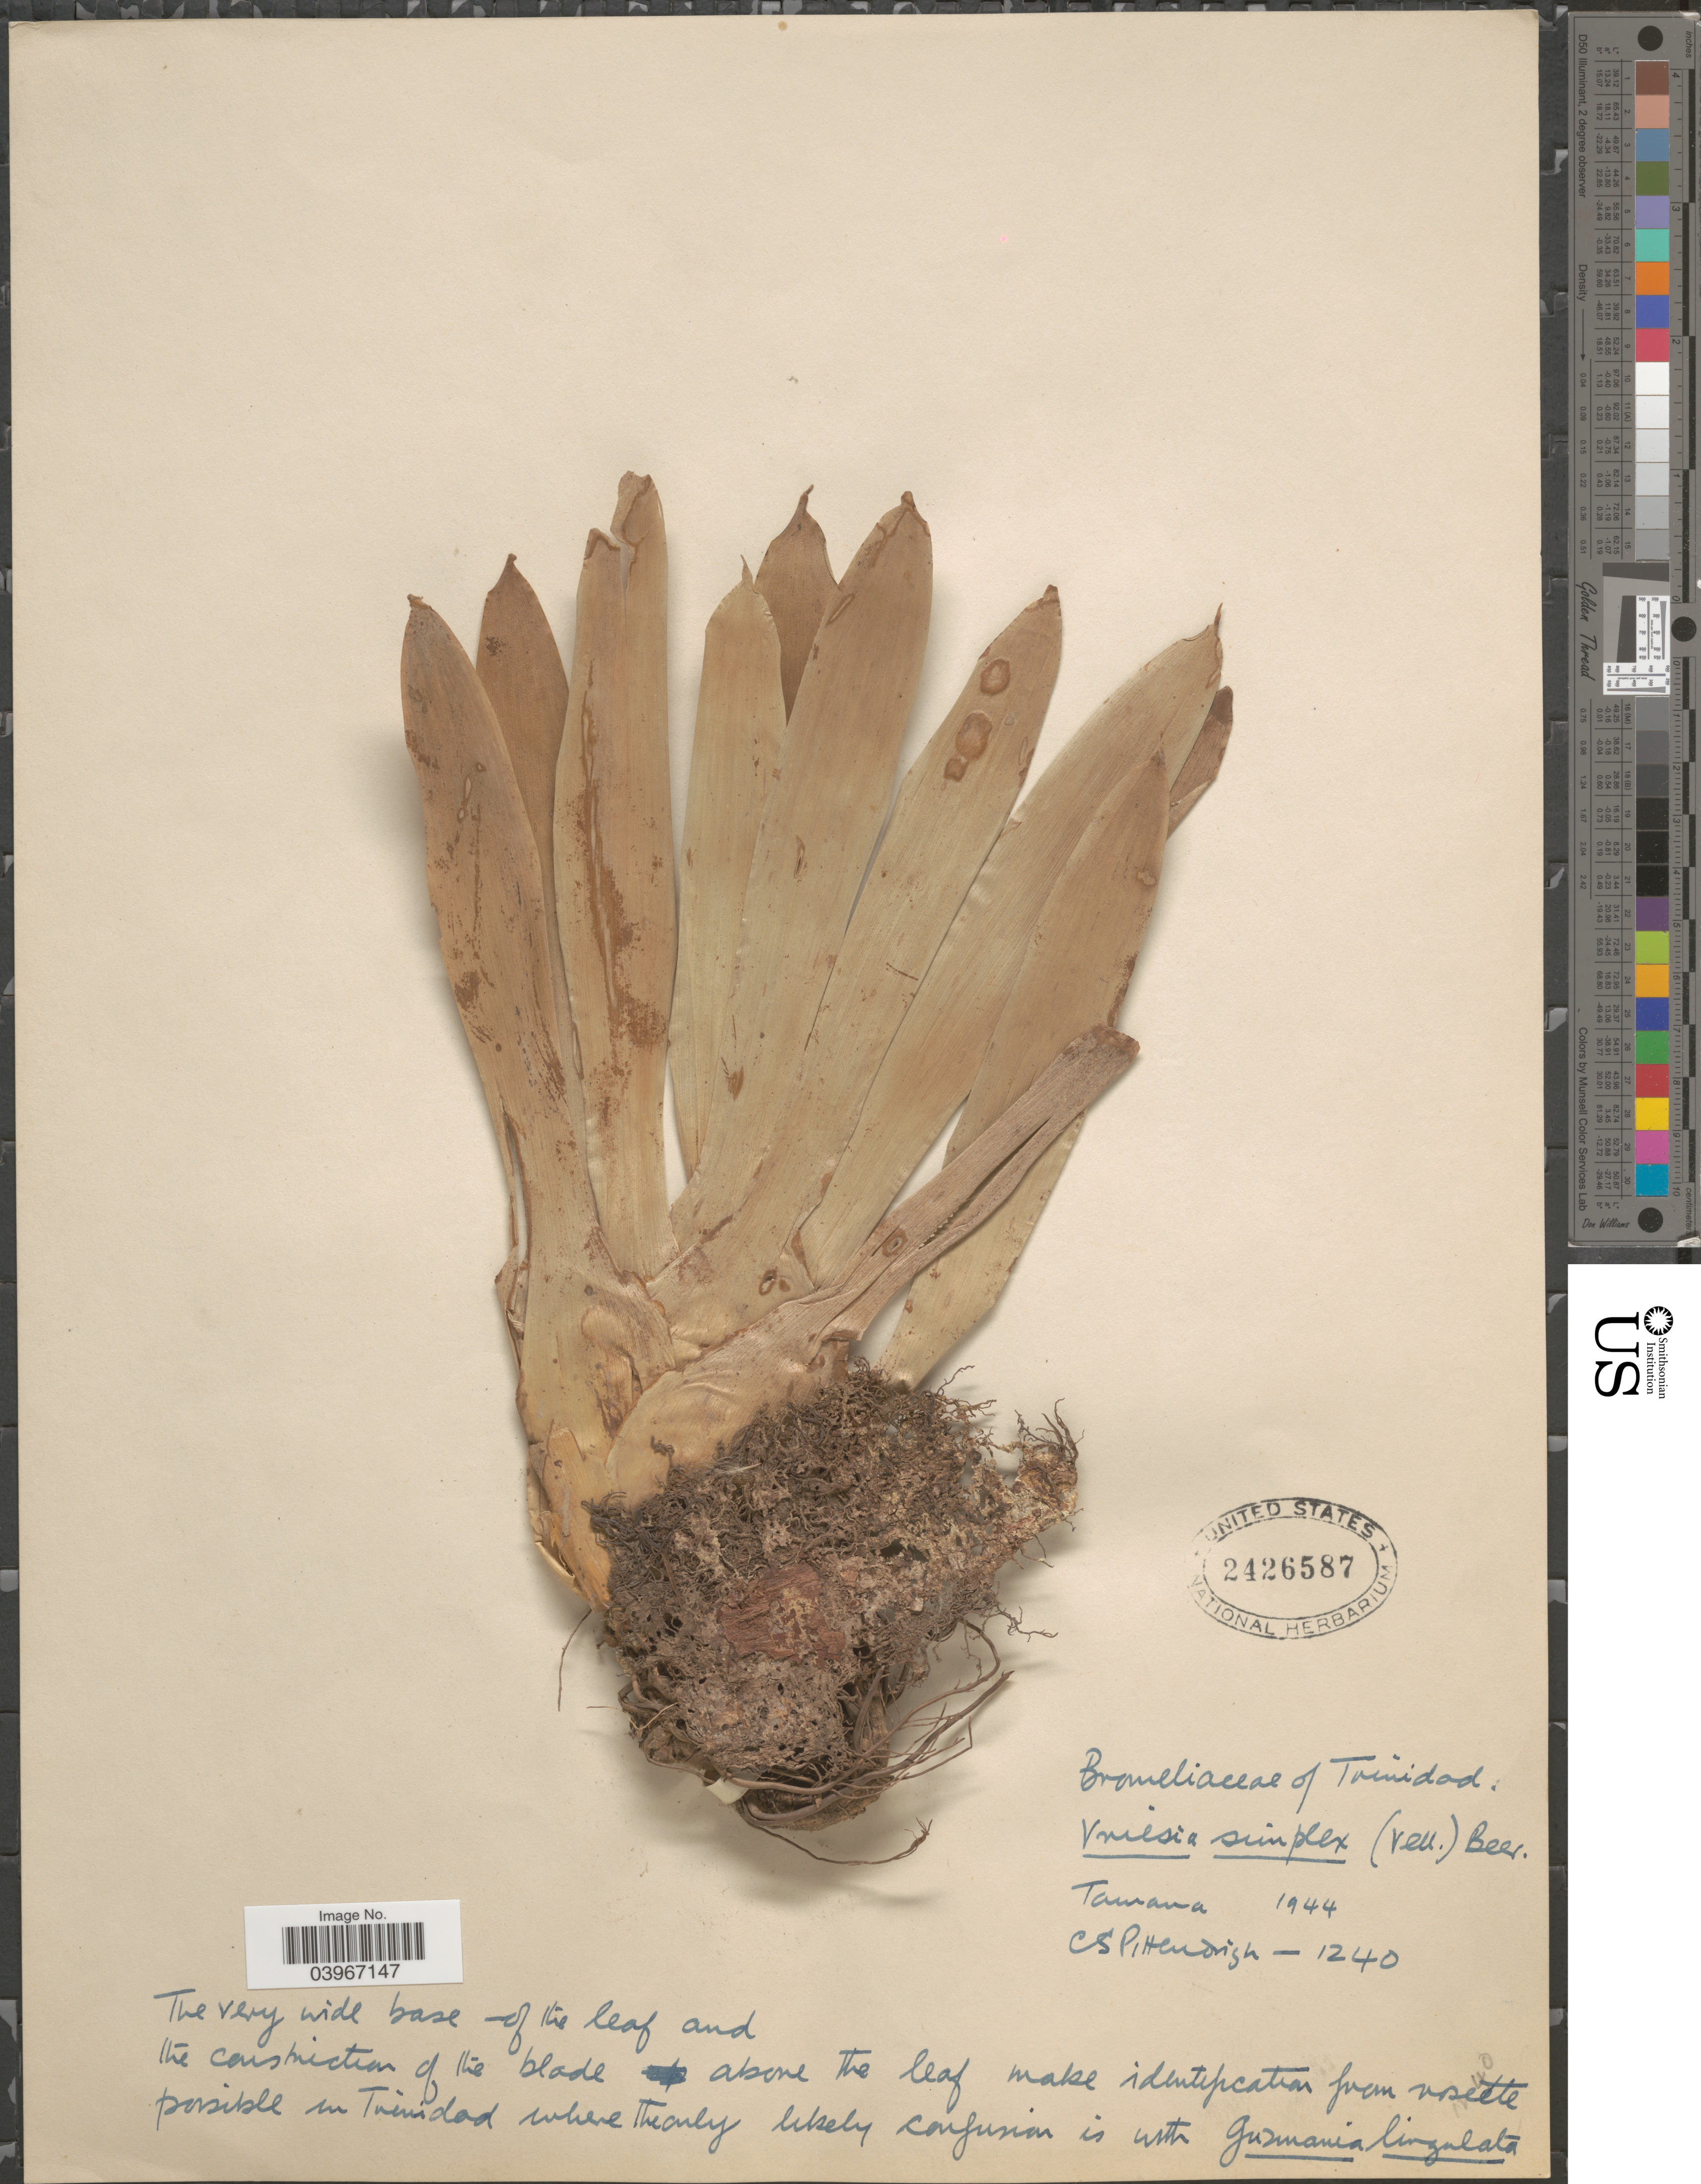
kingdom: Plantae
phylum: Tracheophyta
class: Liliopsida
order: Poales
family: Bromeliaceae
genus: Vriesea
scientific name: Vriesea simplex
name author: (Vell.) Beer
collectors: C. Pittendrigh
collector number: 1240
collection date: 1944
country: Trinidad and Tobago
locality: Trinidad. Tamana.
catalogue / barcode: US 2426587